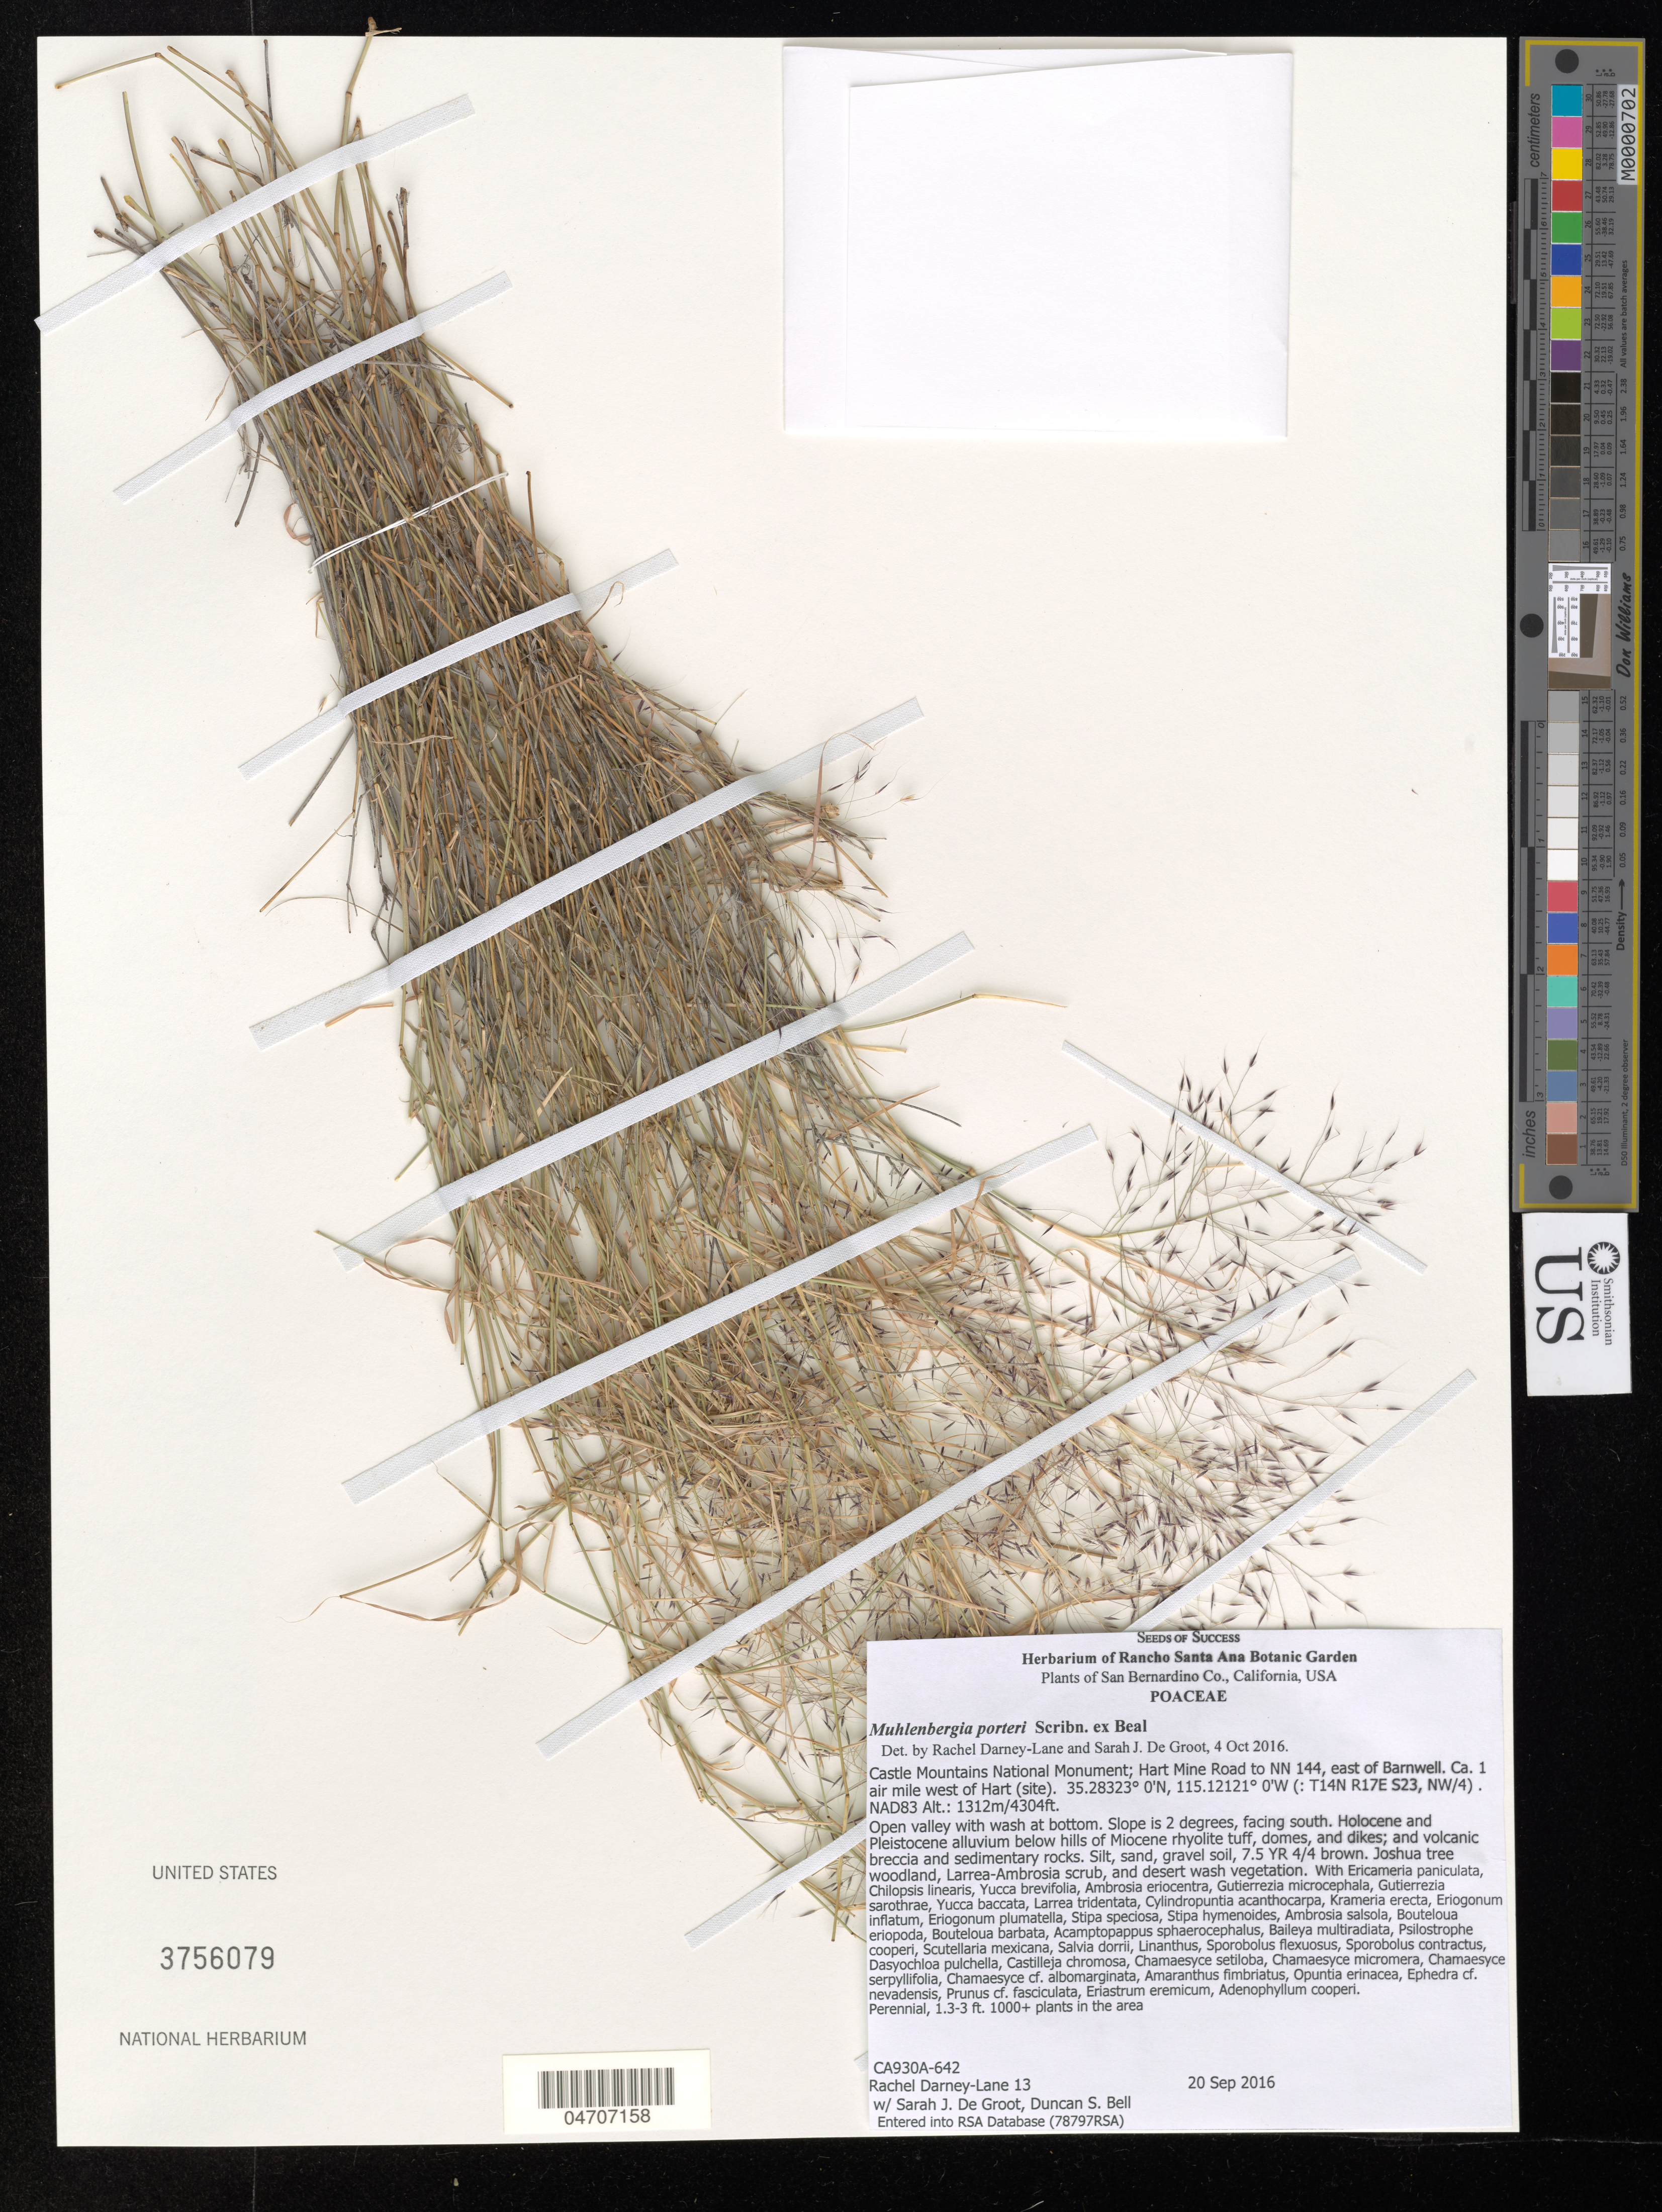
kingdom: Plantae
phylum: Tracheophyta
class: Liliopsida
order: Poales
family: Poaceae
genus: Muhlenbergia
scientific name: Muhlenbergia porteri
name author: Scribn. in W.J. Beal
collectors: R. Darney-Lane, S. De Groot & D. S. Bell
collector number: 13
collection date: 2016-09-20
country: United States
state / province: California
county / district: San Bernardino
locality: San Bernardino Co. Castle Mountains National Monument; Hart Mine Road to NN 144, east of Barnwell. Ca. 1 air mile west of Hart (site). (: T14N R17E S23, NW/4). NAD83.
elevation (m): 1312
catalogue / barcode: US 3756079